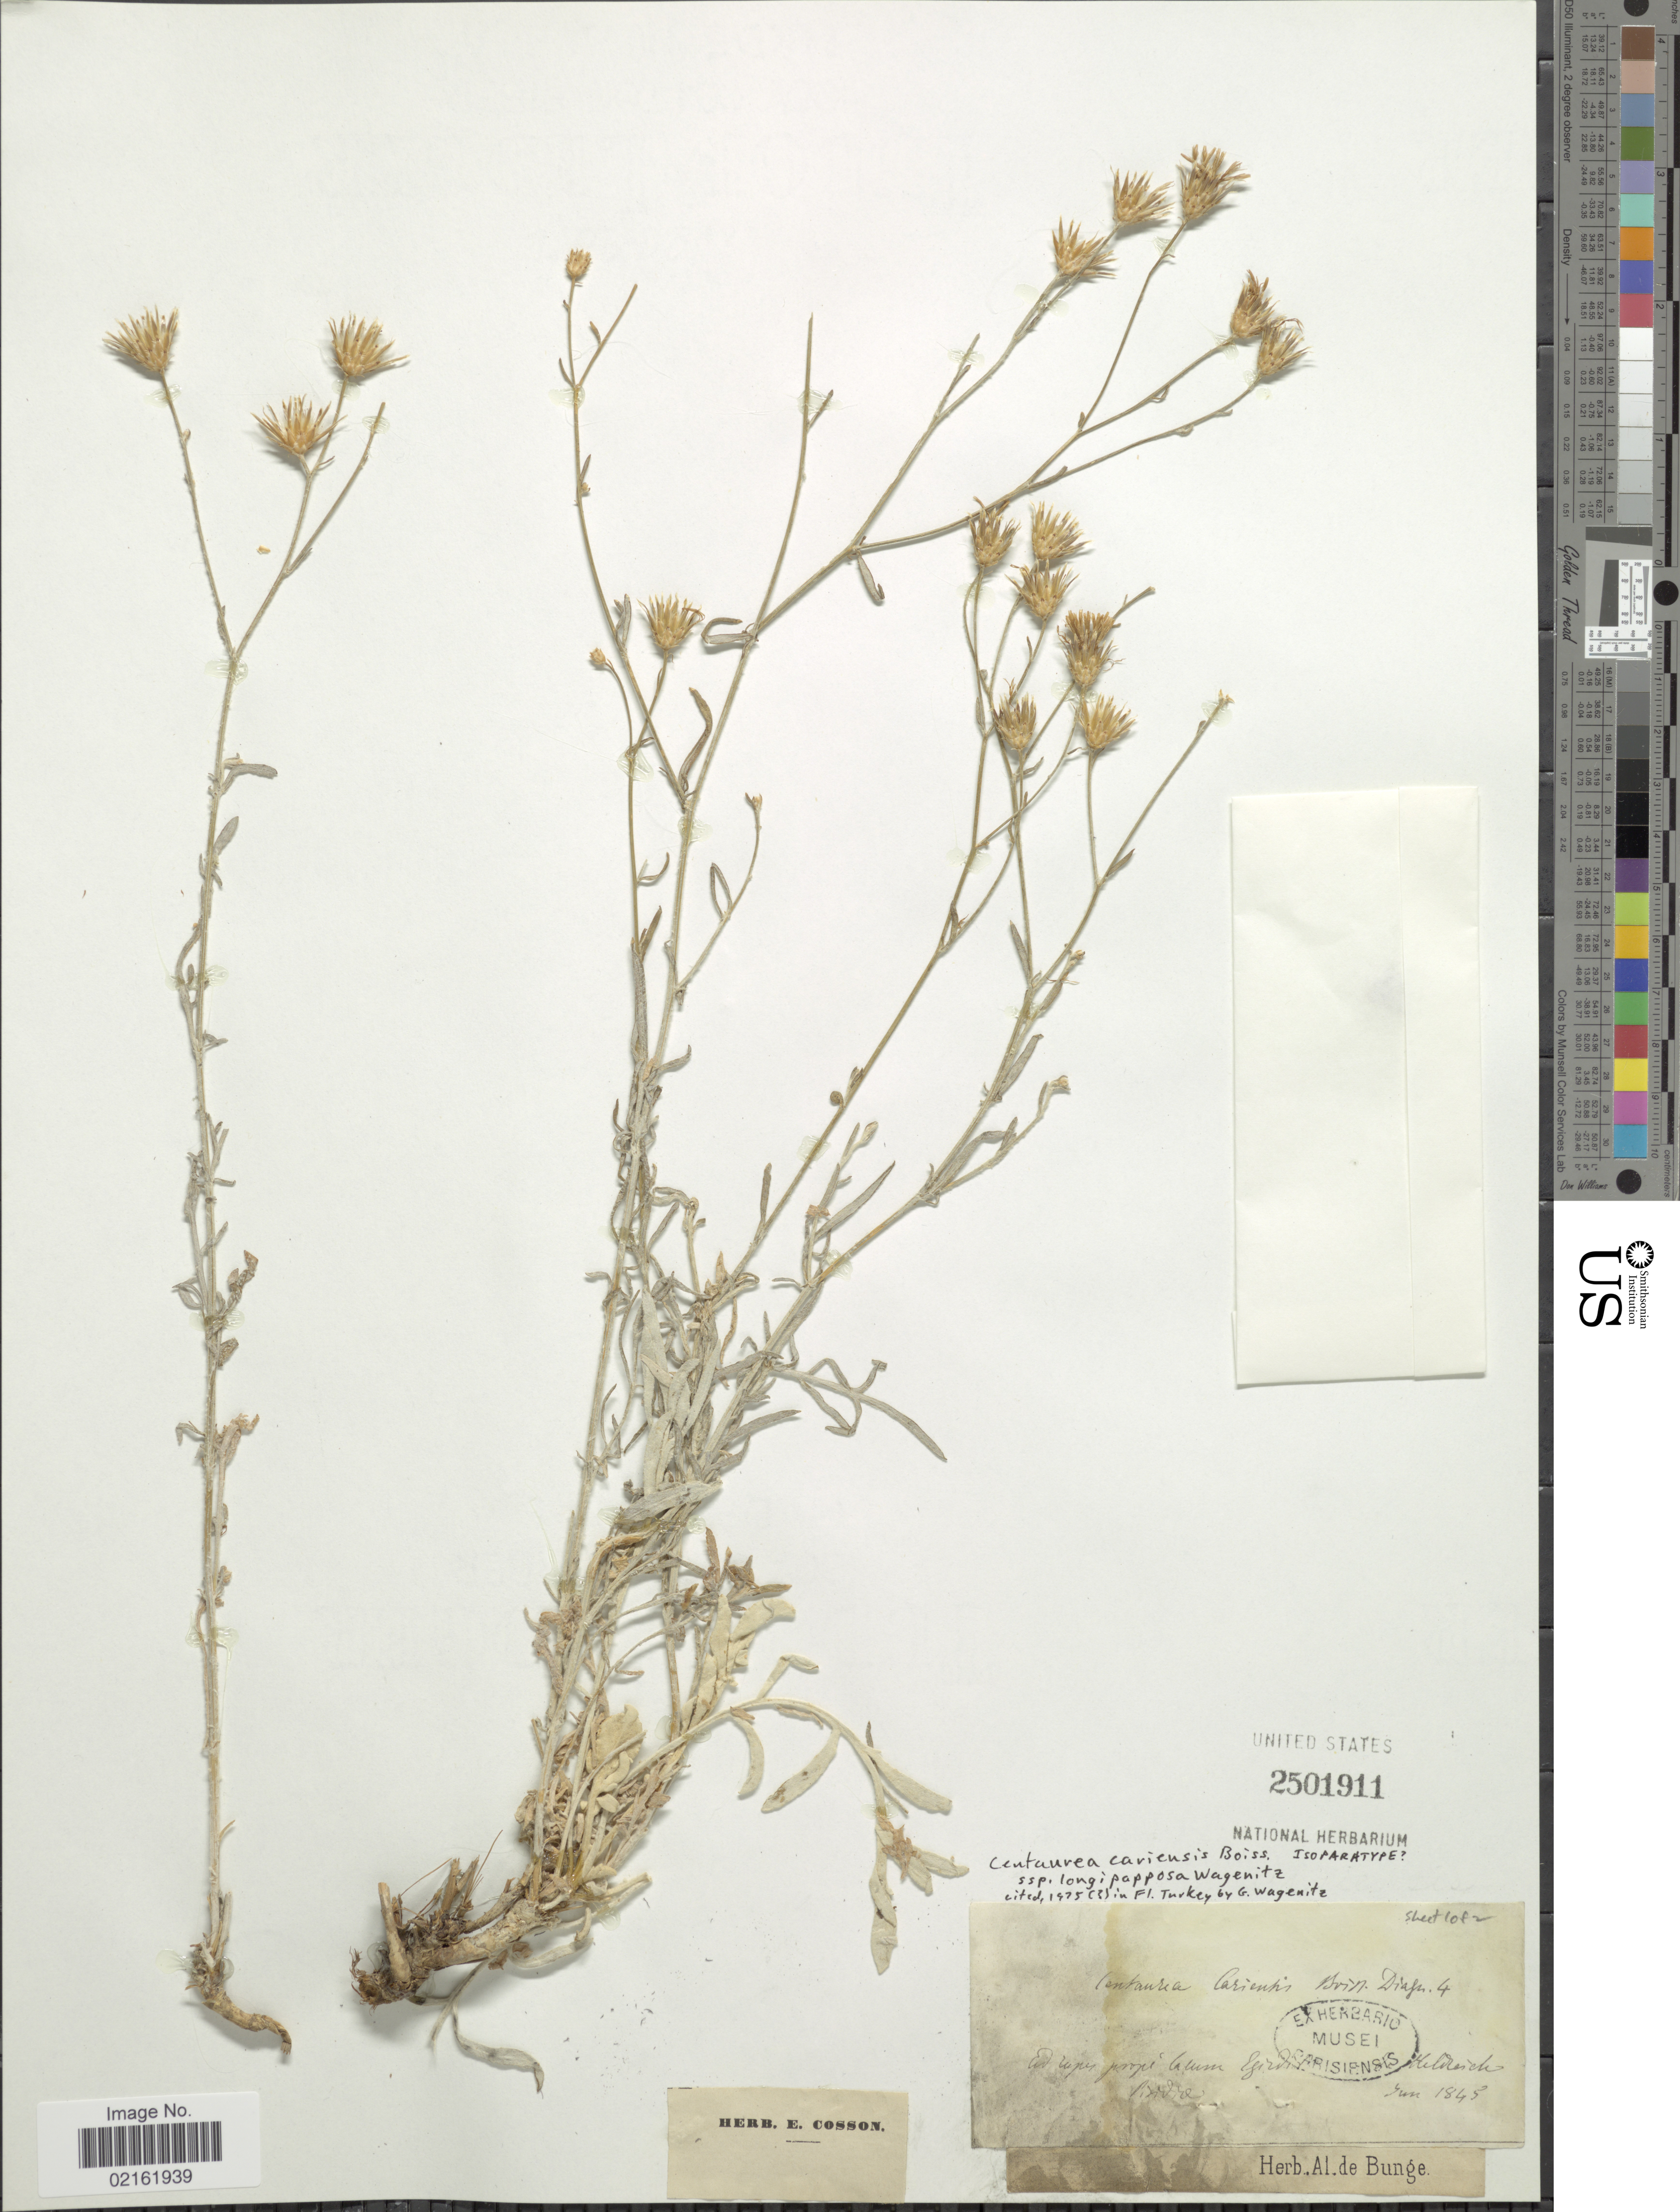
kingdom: Plantae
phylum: Tracheophyta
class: Magnoliopsida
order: Asterales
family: Asteraceae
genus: Centaurea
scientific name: Centaurea cariensis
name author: Boiss.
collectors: Heldreich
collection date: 1845-06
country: Turkey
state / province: Isparta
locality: Eid uper prope Chum, Egrdir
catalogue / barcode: US 2501911